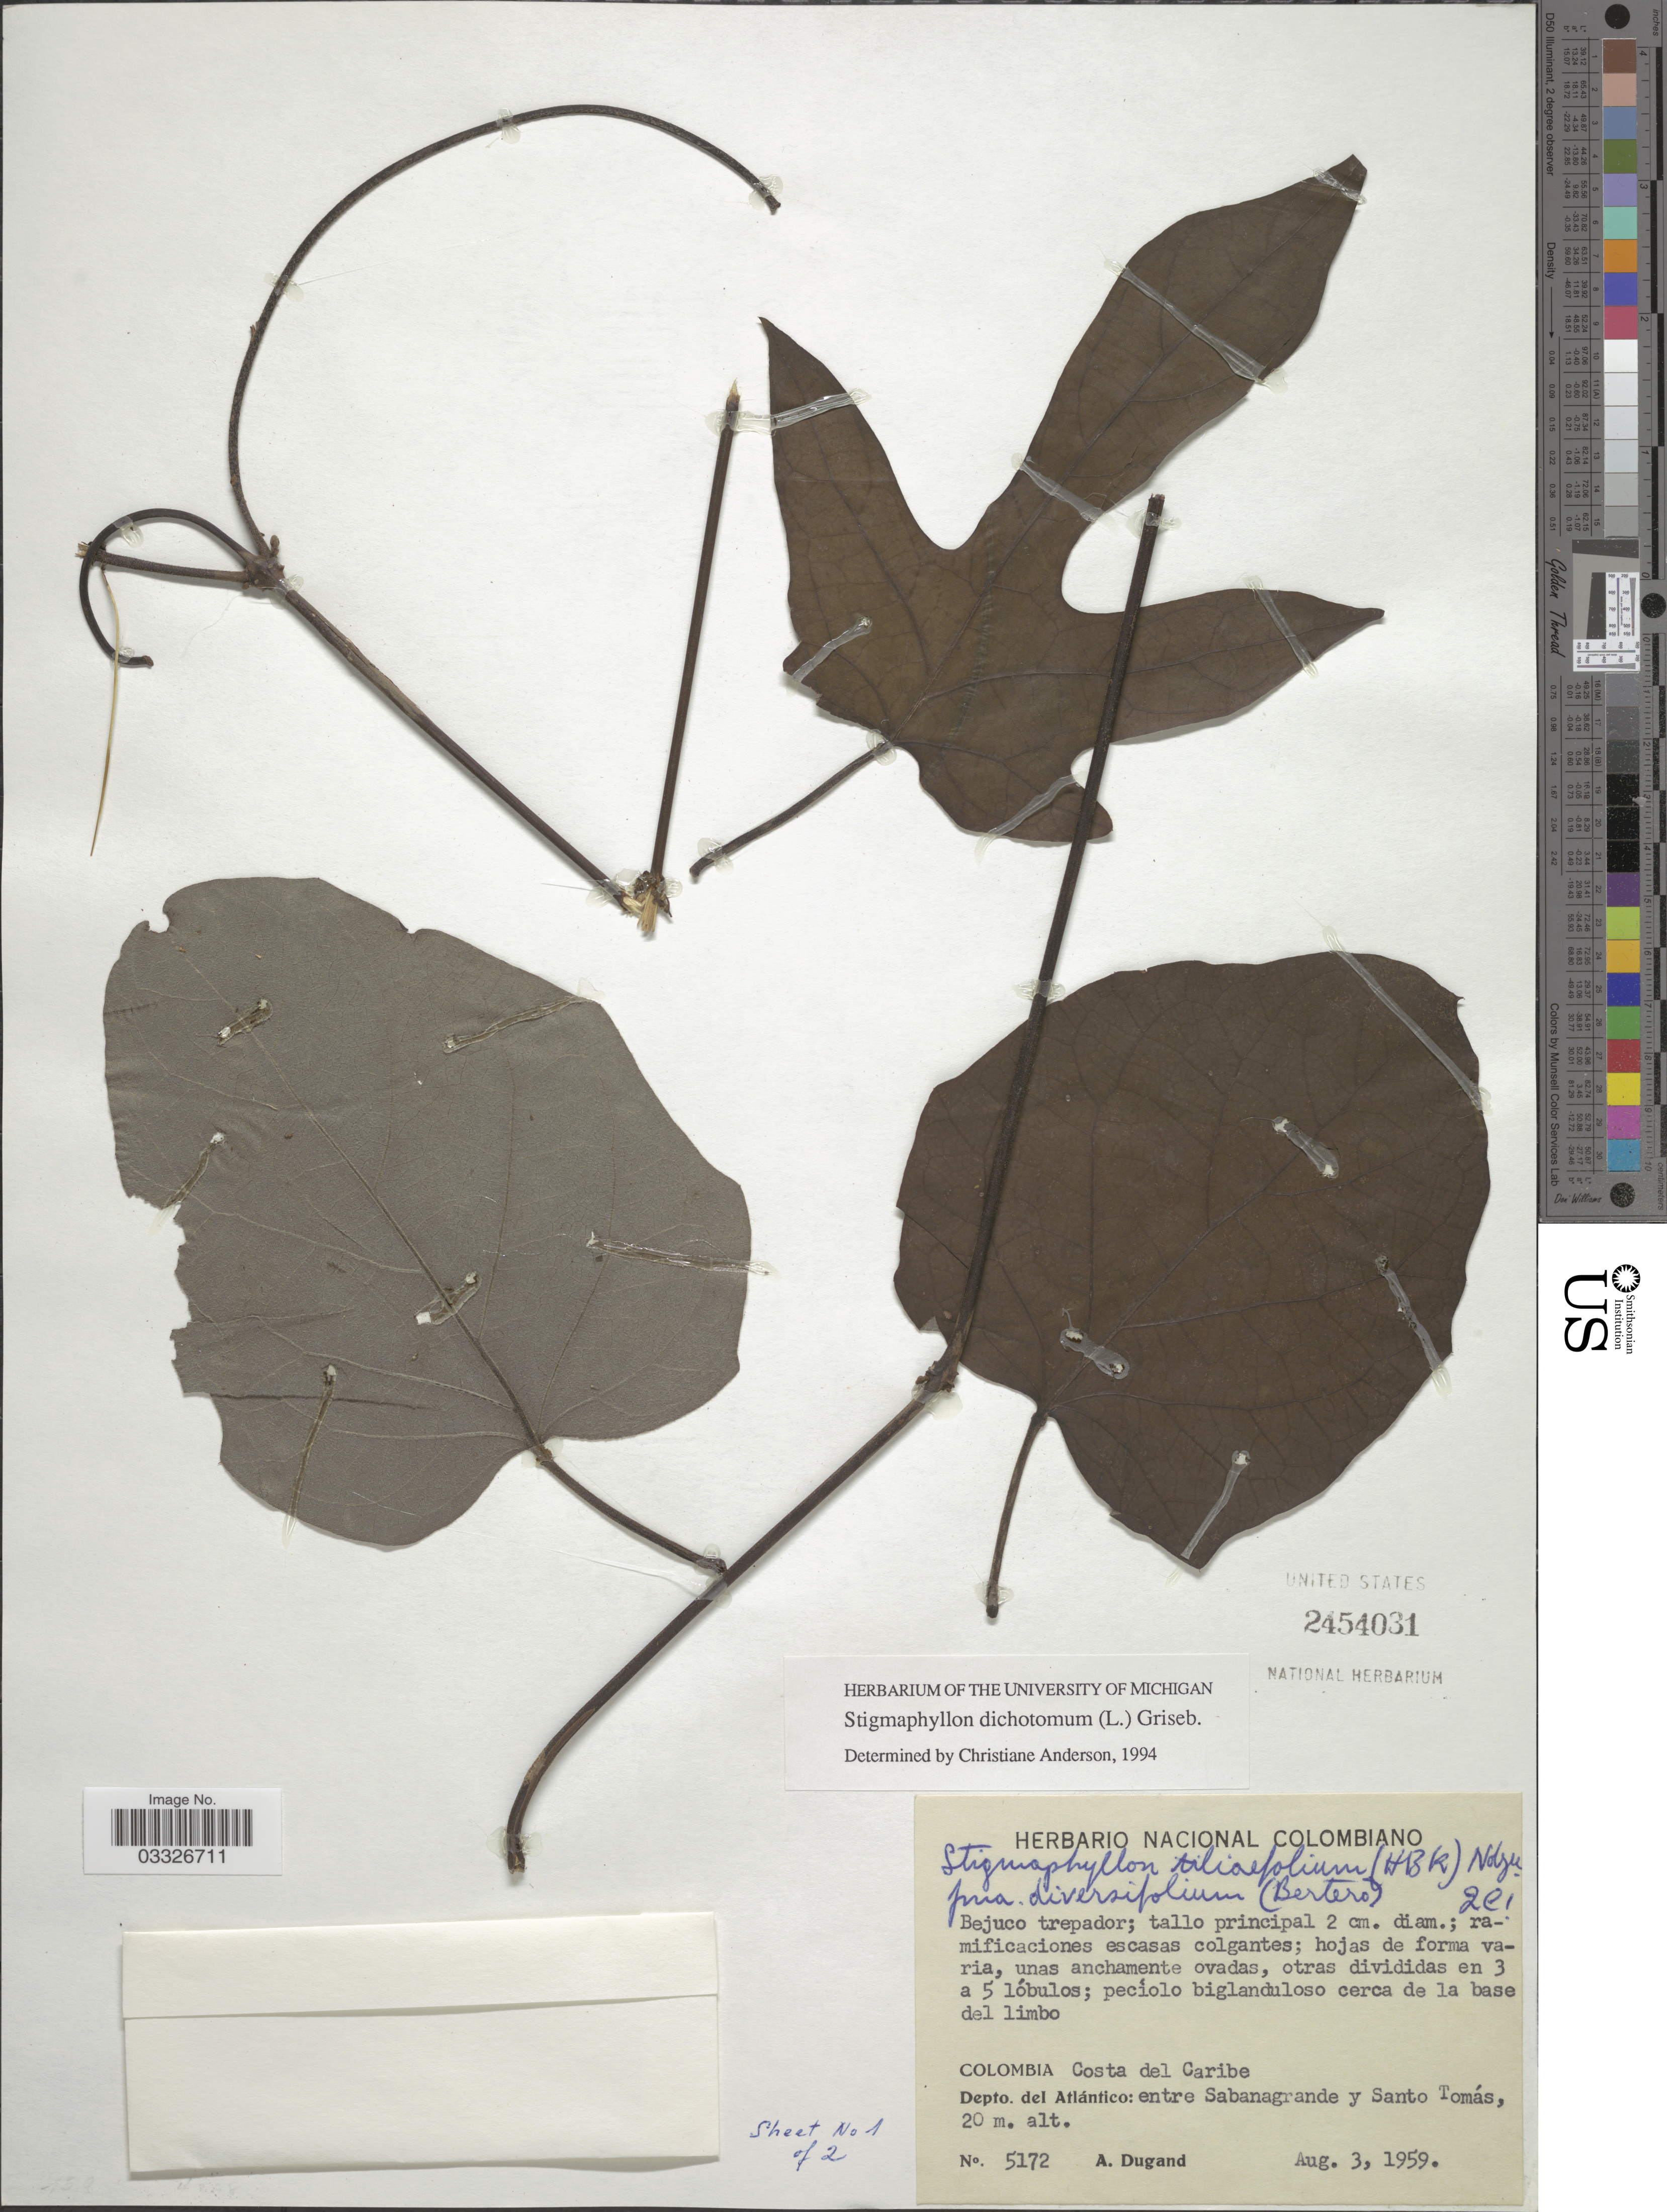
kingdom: Plantae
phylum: Tracheophyta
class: Magnoliopsida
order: Malpighiales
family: Malpighiaceae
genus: Stigmaphyllon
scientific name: Stigmaphyllon dichotomum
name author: Griseb.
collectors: A. Dugand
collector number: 5172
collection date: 1959-08-03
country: Colombia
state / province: Atlántico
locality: Costa del Caribe. Depto. del Atlántico: entre Sabanagrande y Santo Tomás.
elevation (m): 20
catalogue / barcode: US 2454031